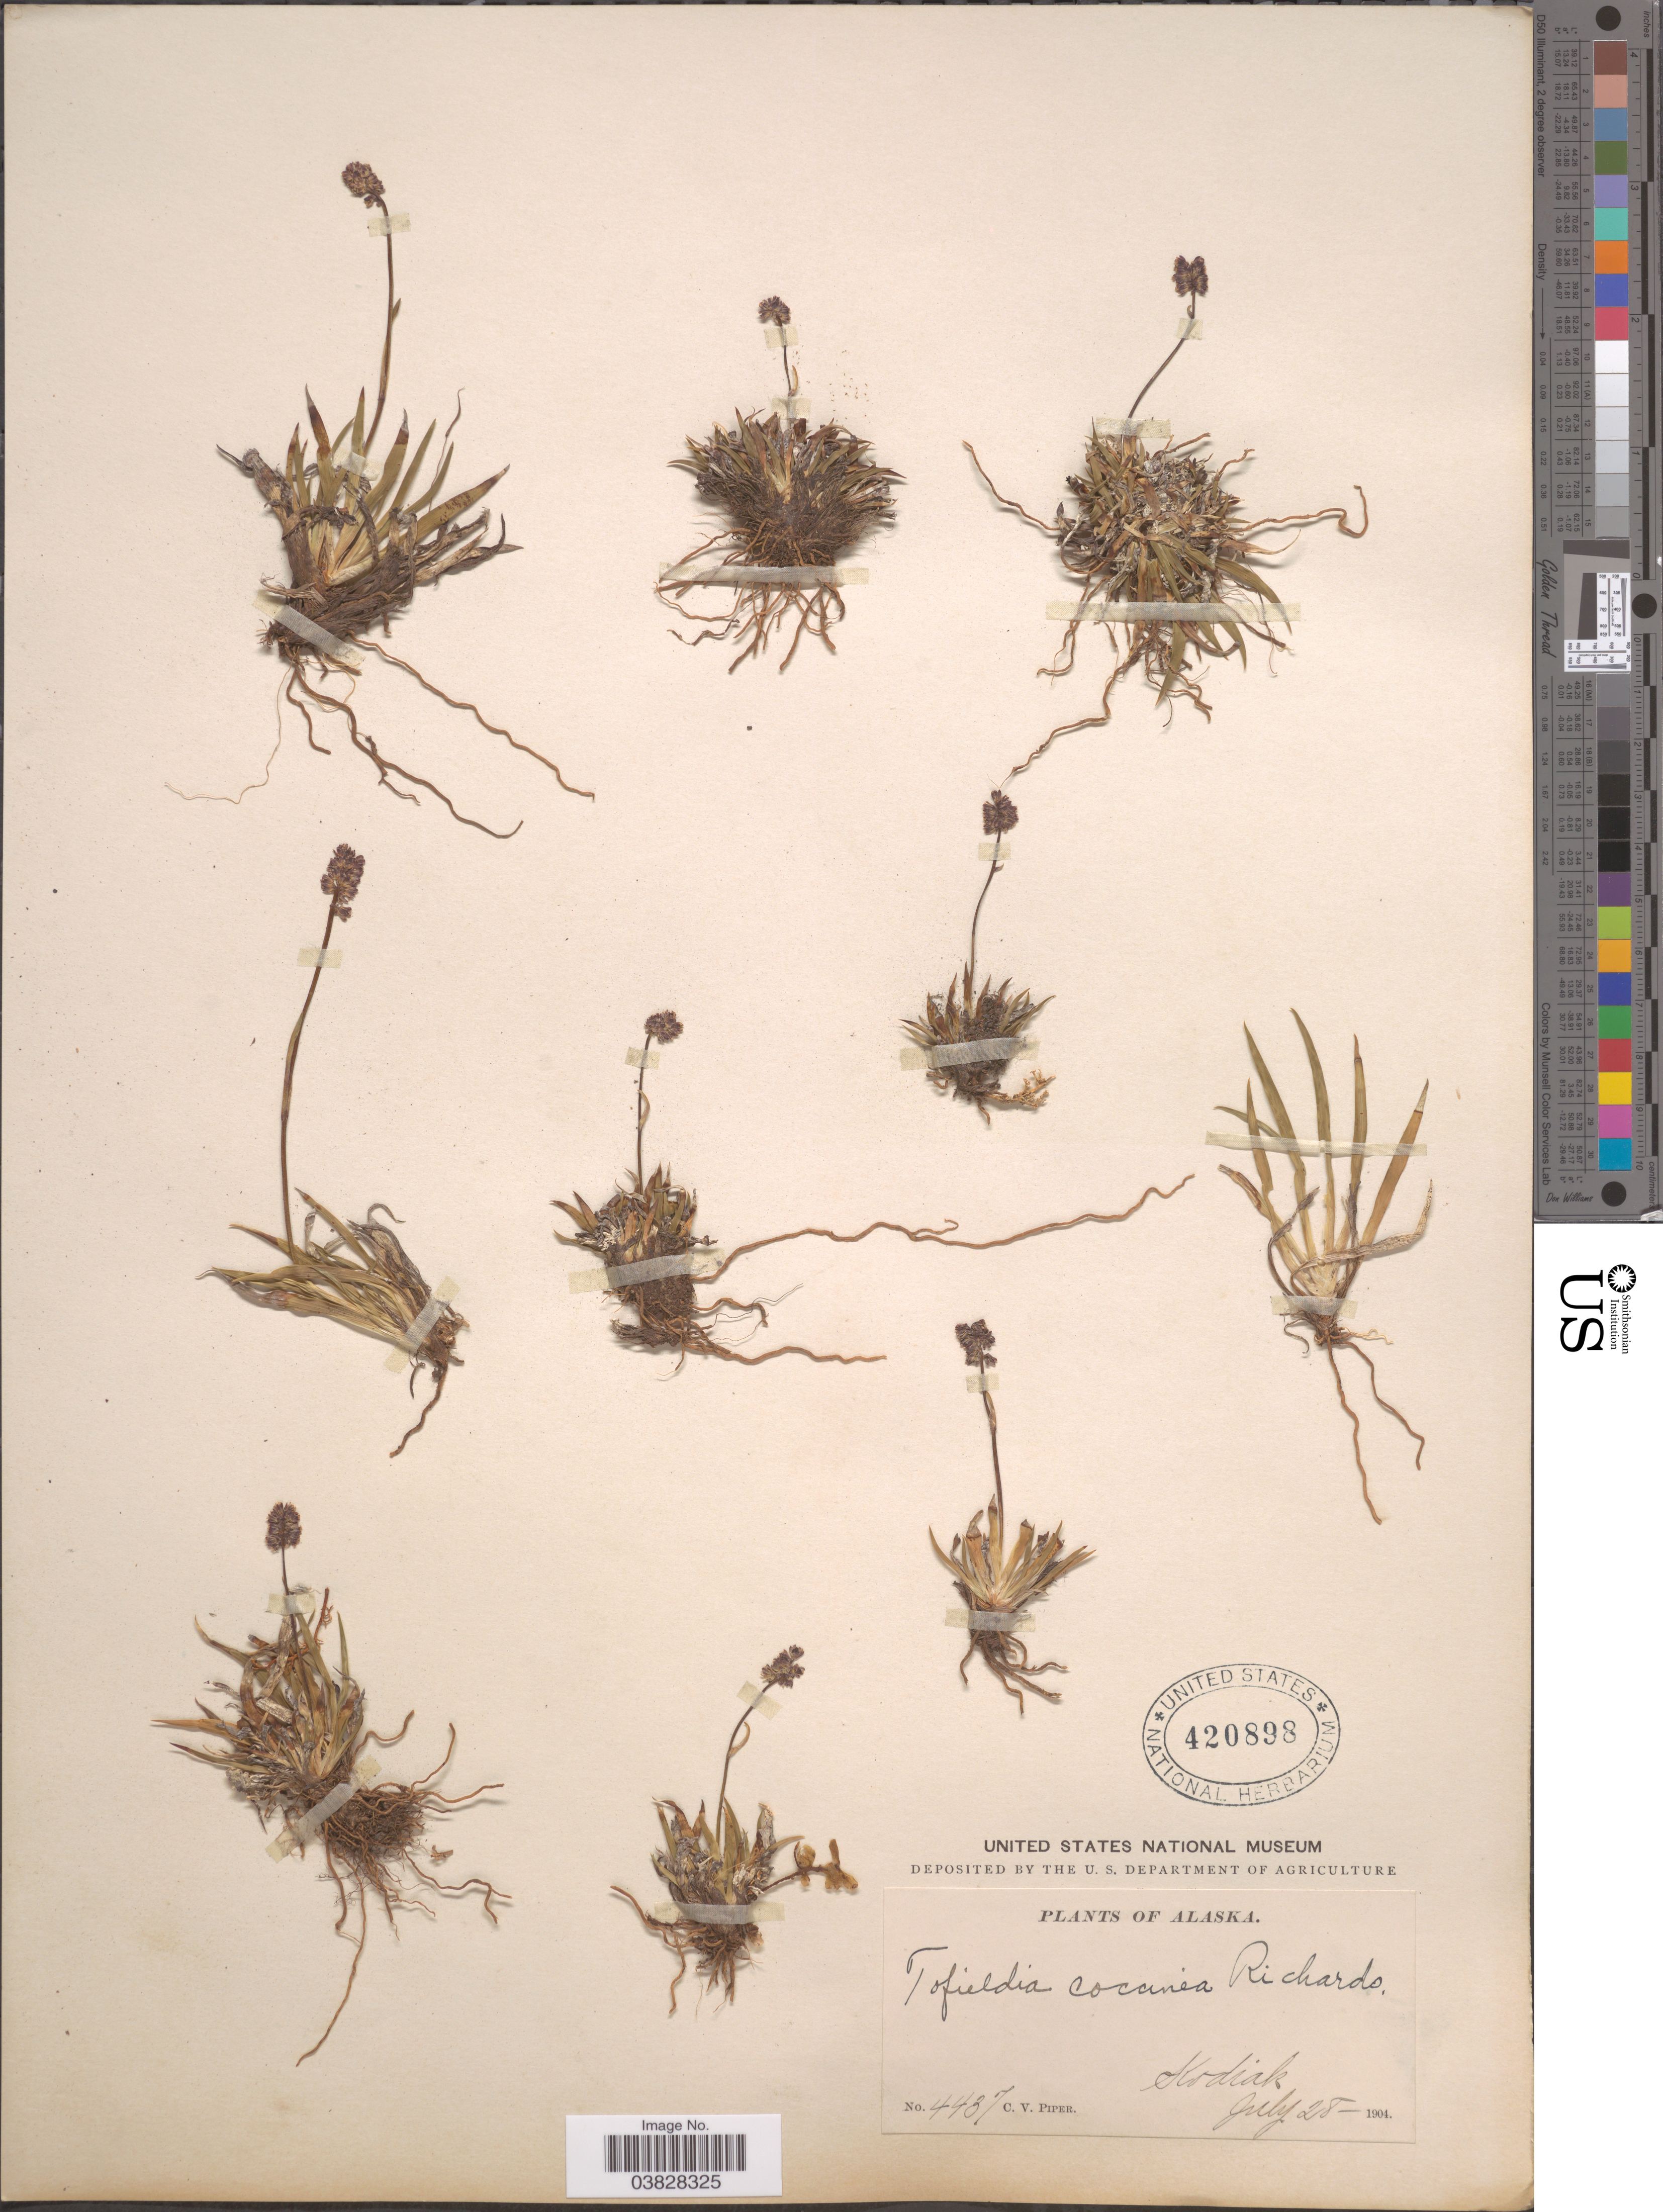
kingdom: Plantae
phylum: Tracheophyta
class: Liliopsida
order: Alismatales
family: Tofieldiaceae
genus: Tofieldia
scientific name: Tofieldia coccinea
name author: Richardson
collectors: C. V. Piper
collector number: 4437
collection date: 1904-07-28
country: United States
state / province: Alaska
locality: Kodiak.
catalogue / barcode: US 420898